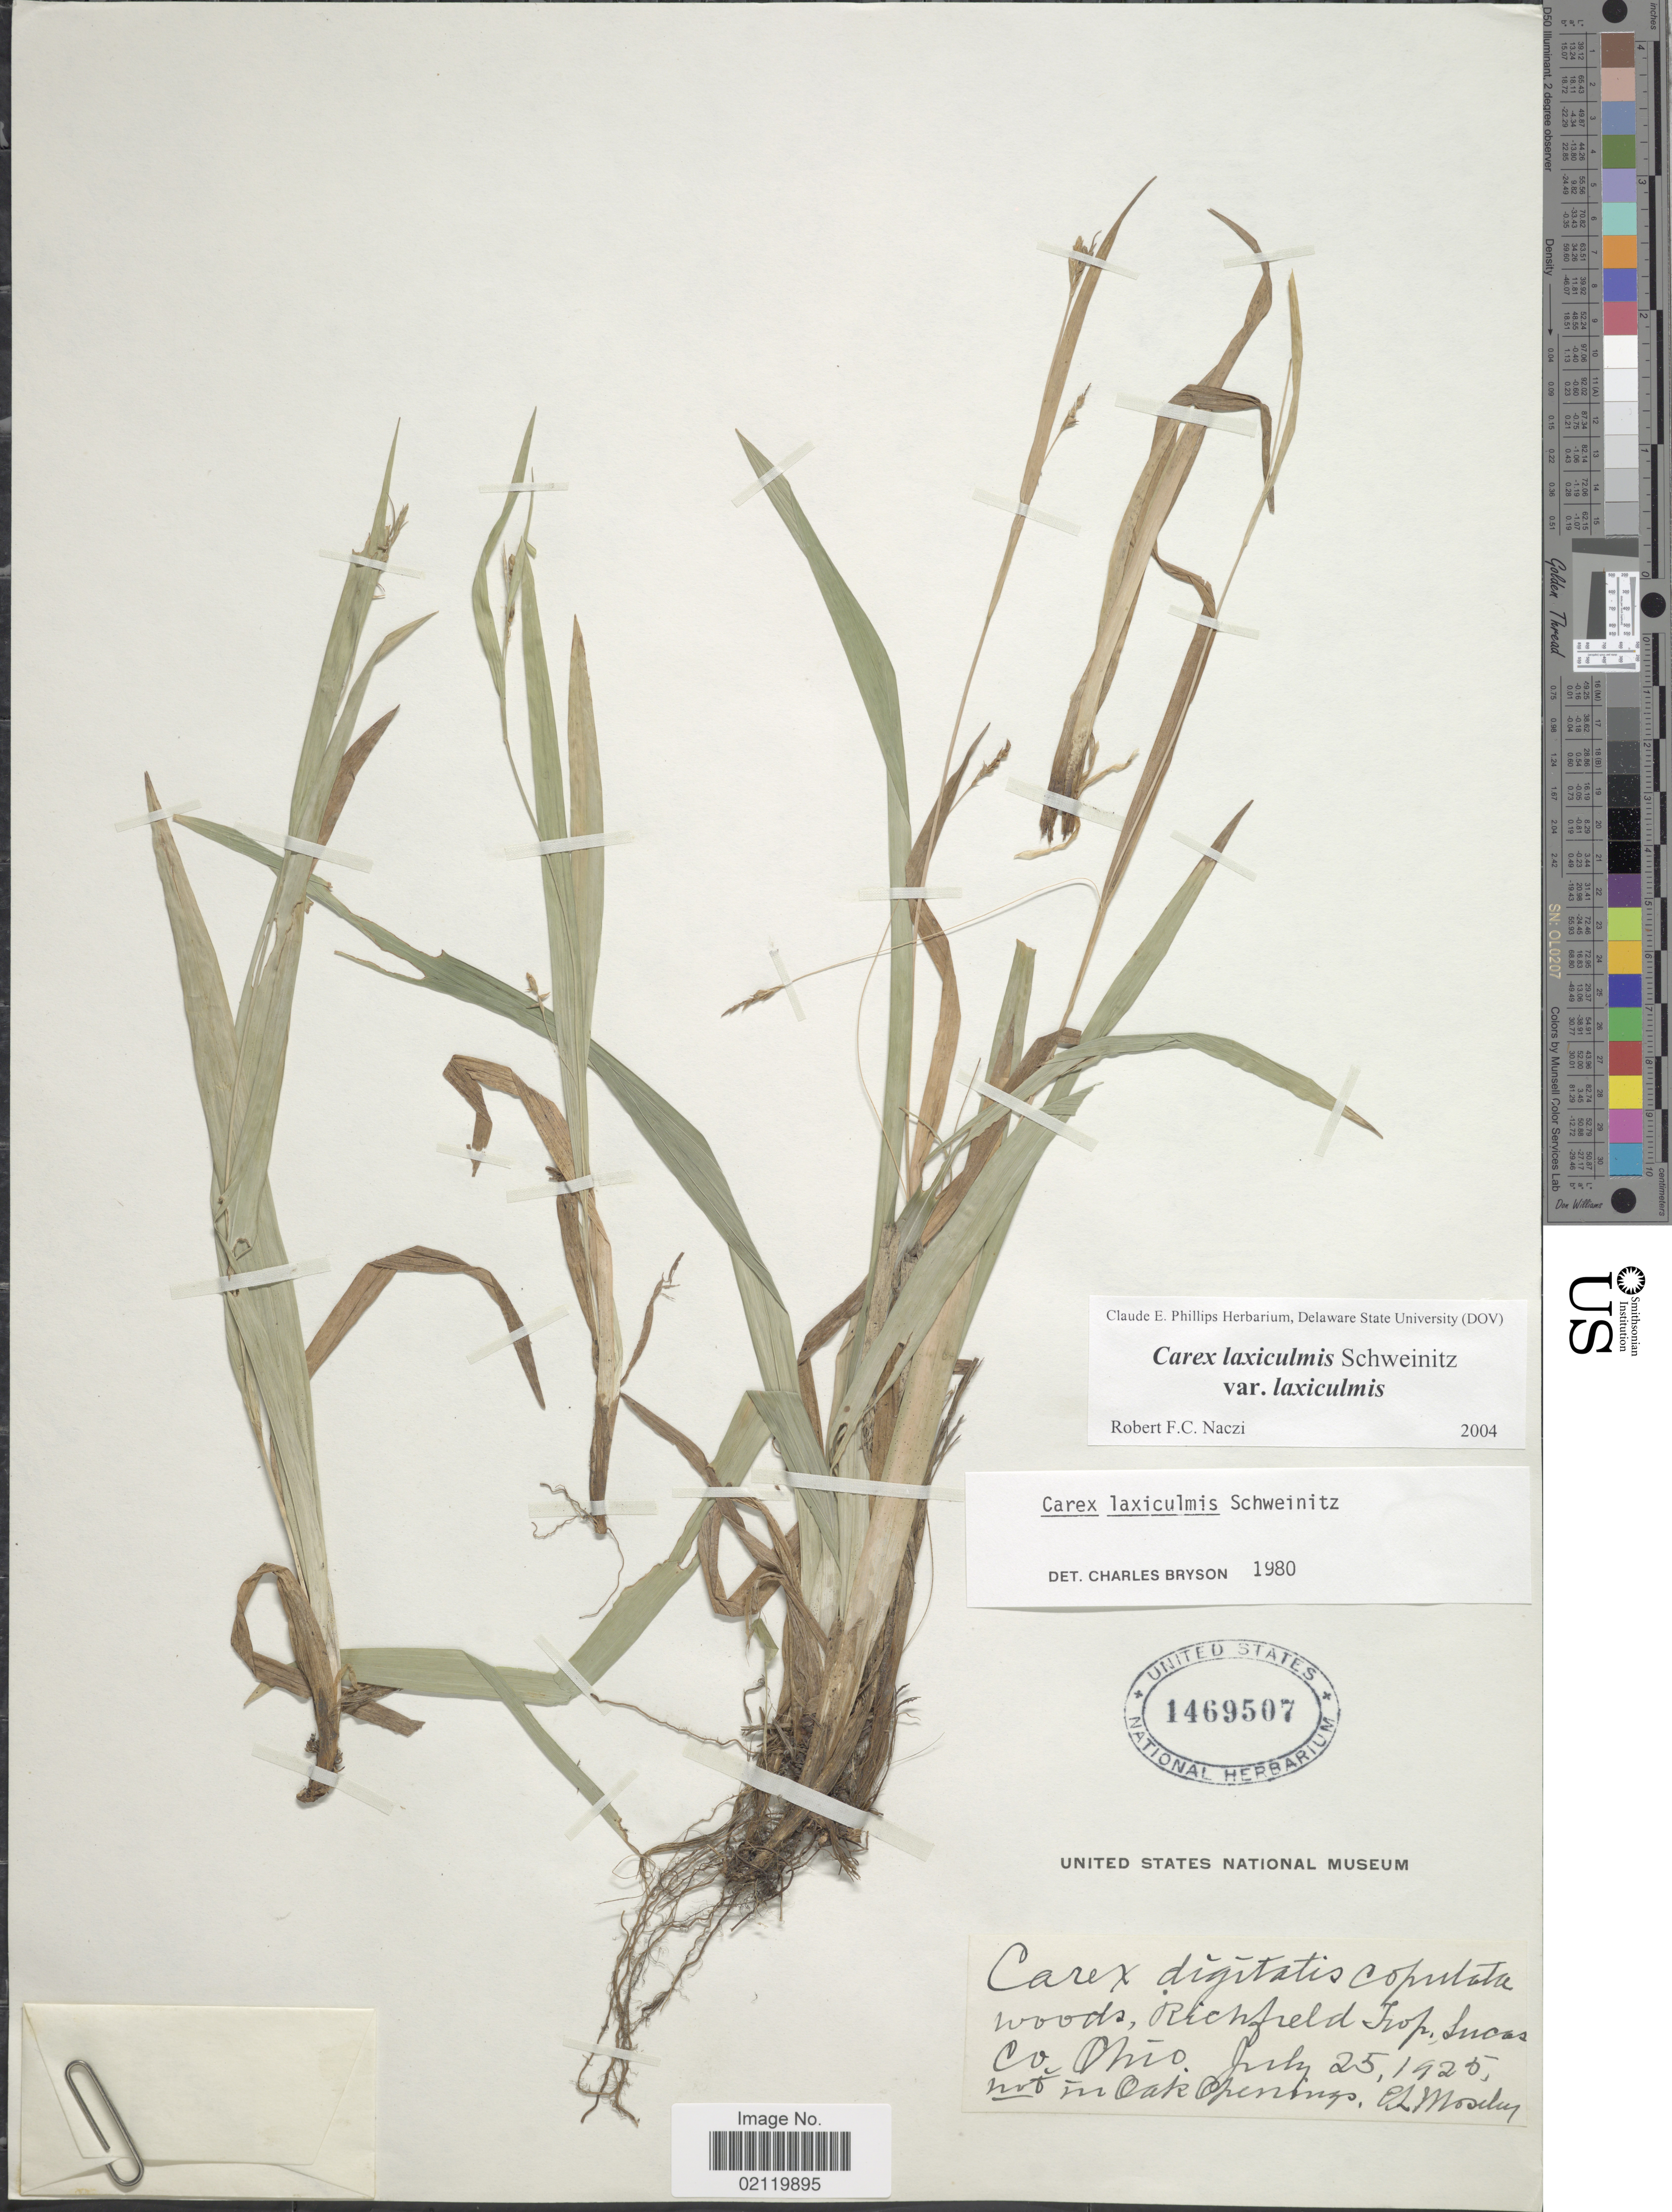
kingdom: Plantae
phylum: Tracheophyta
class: Liliopsida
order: Poales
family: Cyperaceae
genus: Carex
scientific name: Carex laxiculmis var. laxiculmis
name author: Schwein.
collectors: E. Moseley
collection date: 1925-07-25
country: United States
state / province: Ohio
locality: Richfield Trop, Lucas Co.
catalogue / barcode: US 1469507